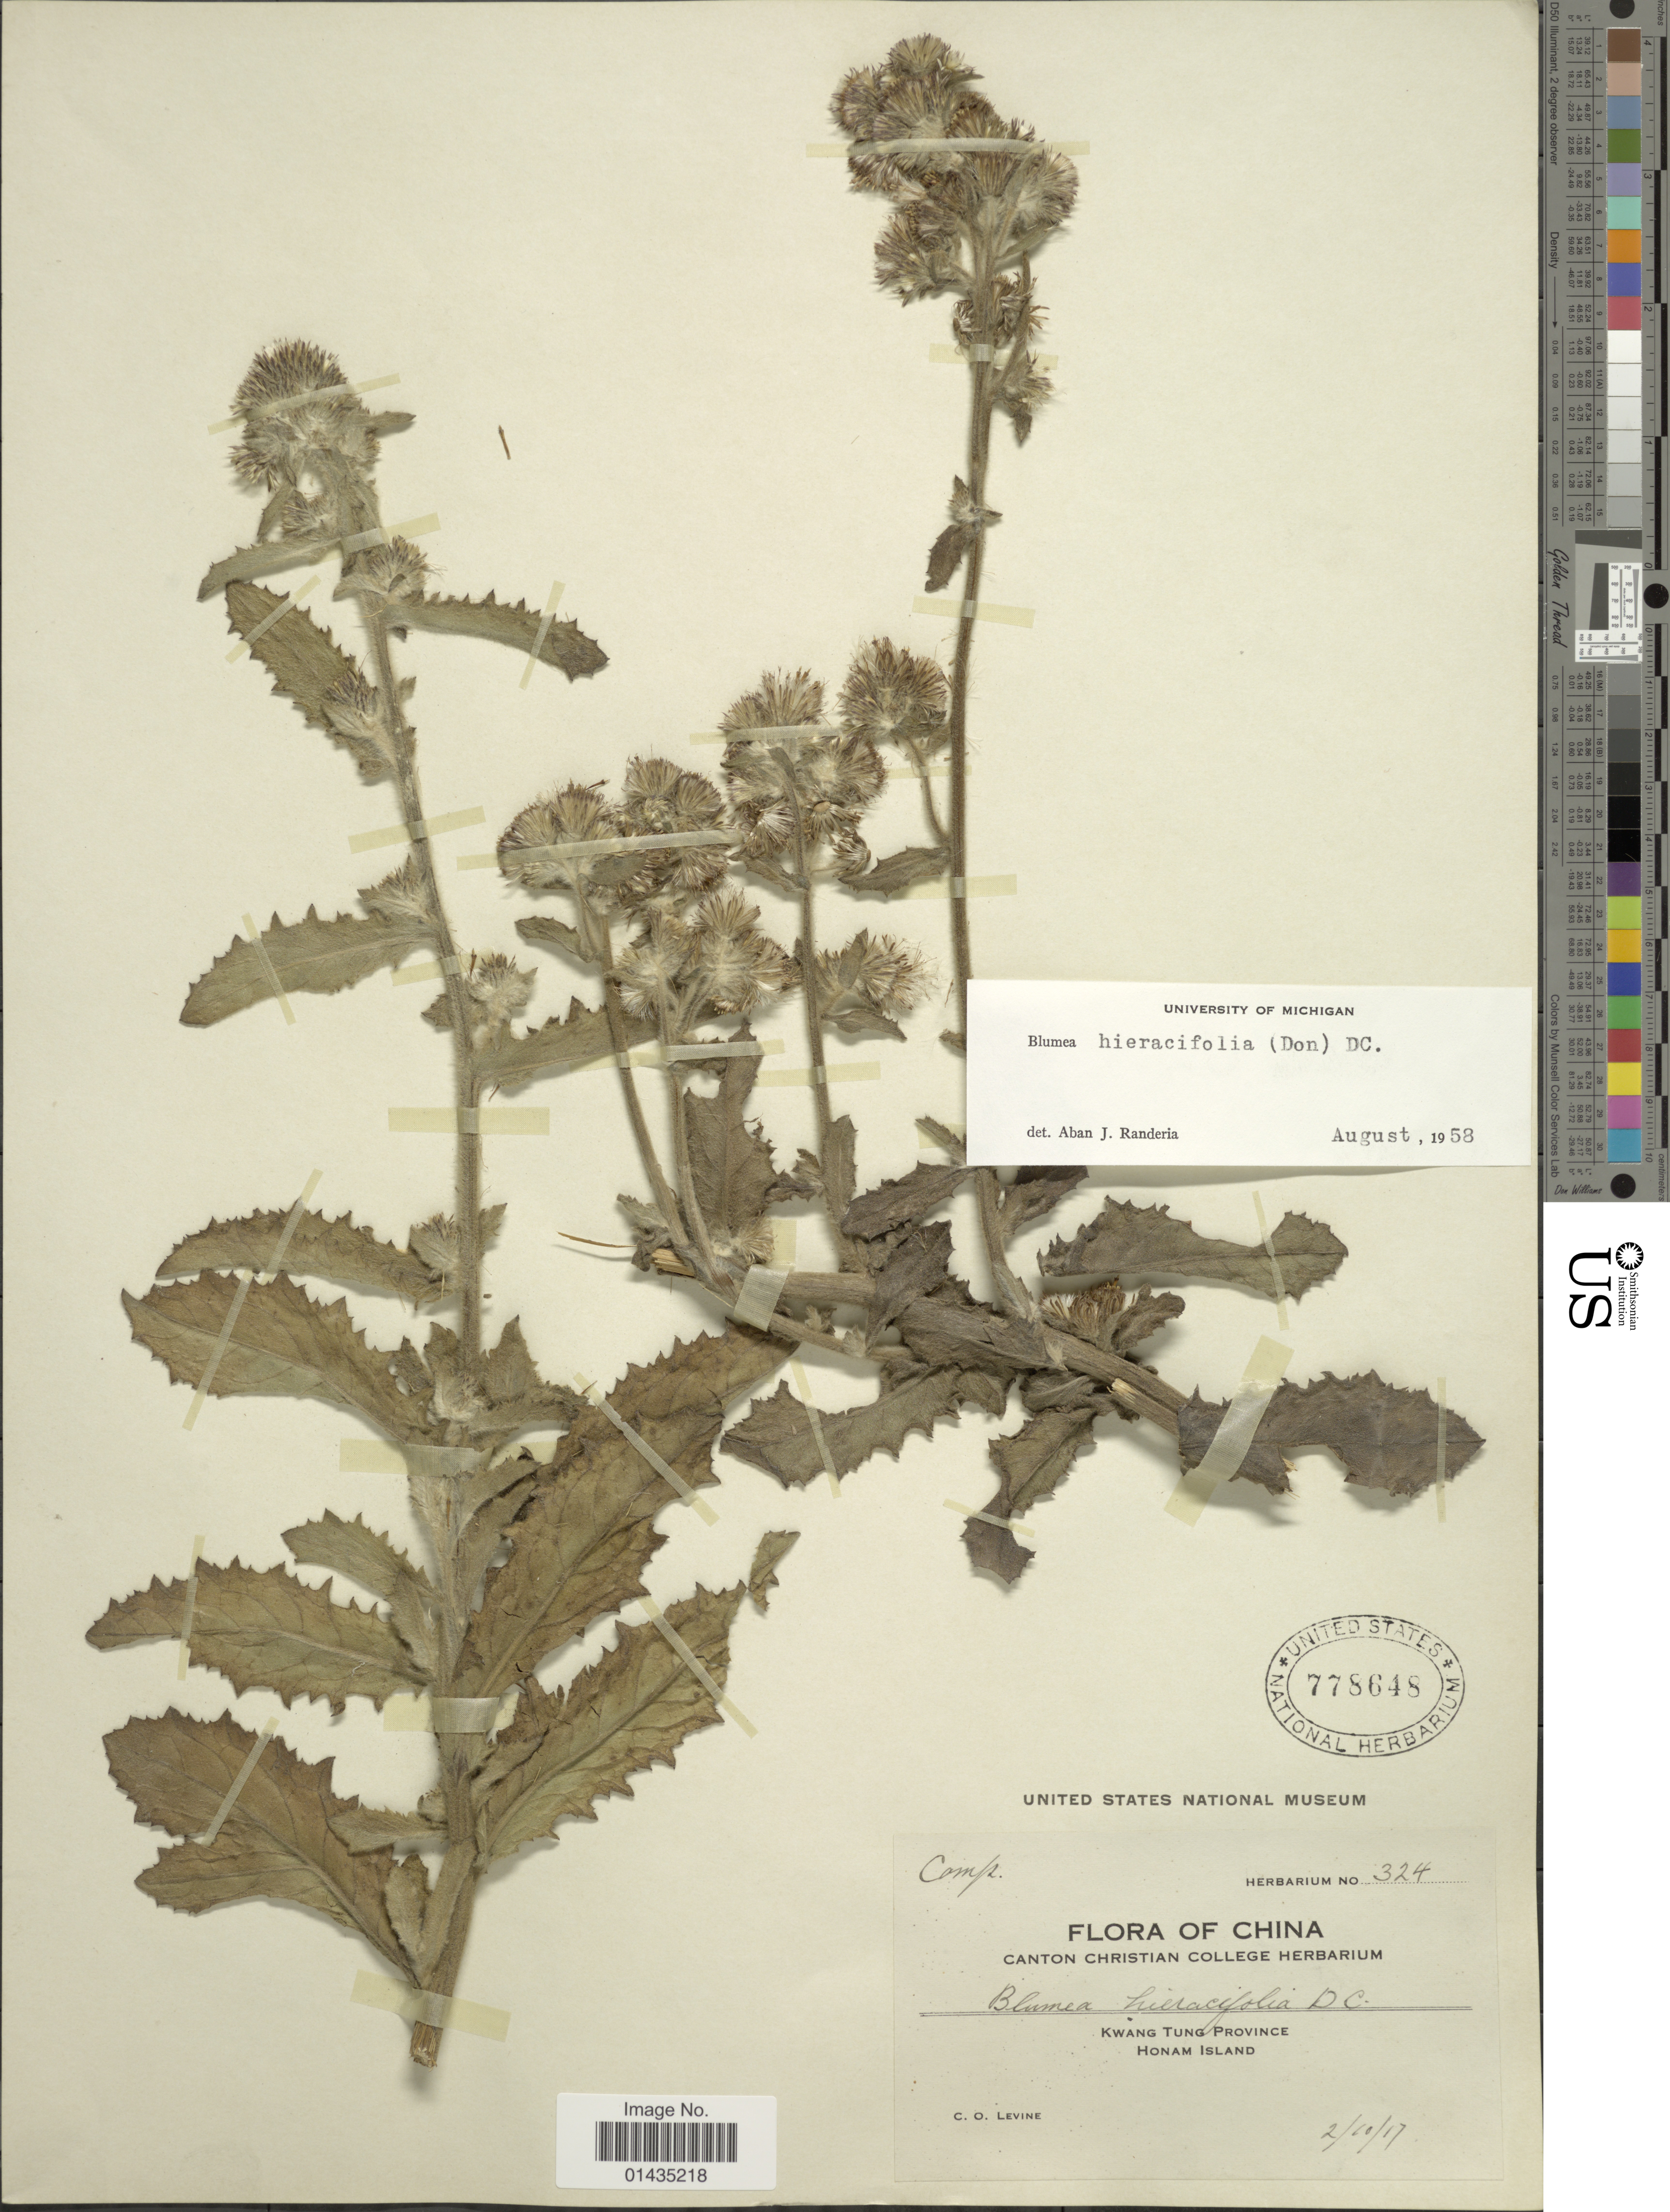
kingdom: Plantae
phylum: Tracheophyta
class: Magnoliopsida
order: Asterales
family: Asteraceae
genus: Blumea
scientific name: Blumea hieraciifolia var. hieraciifolia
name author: (Spreng.) DC.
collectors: C. O. Levine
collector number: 324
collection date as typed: Transcribed d/m/y: 2/10/17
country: China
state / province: Guangdong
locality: Kwang Tung Province, Honam Island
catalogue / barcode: US 778648